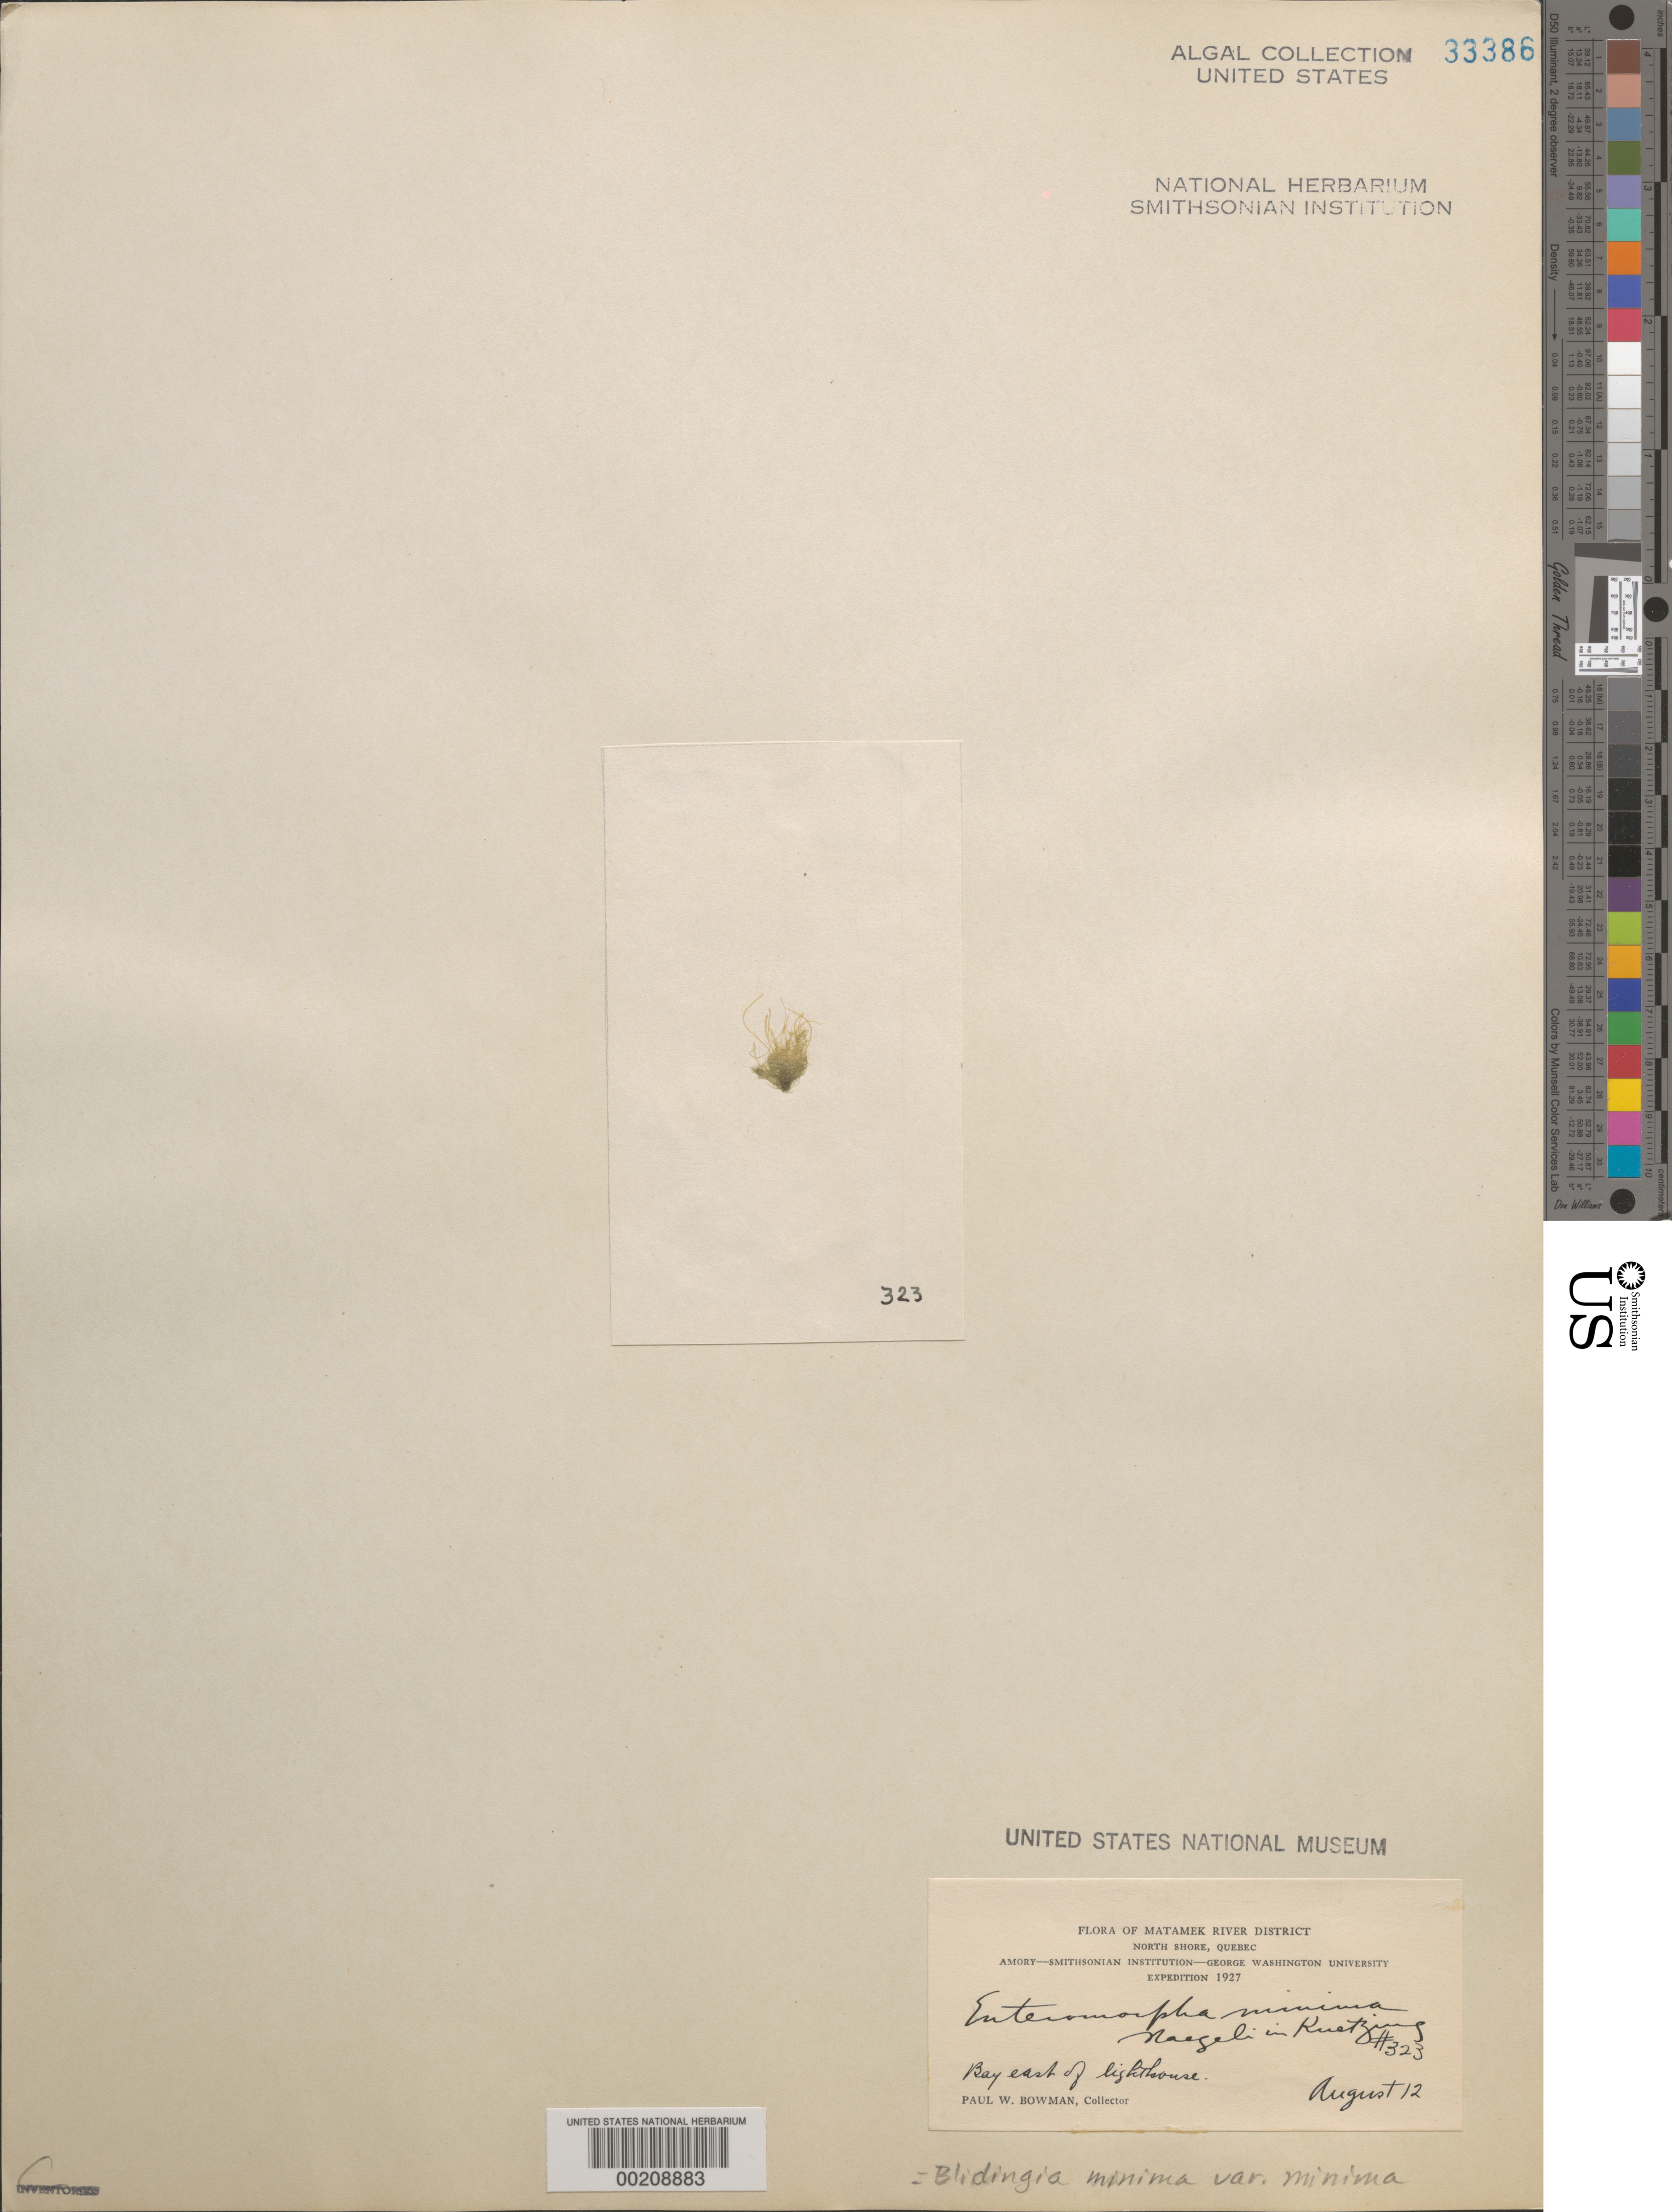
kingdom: Plantae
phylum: Chlorophyta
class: Ulvophyceae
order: Ulvales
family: Kornmanniaceae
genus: Blidingia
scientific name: Blidingia minima var. minima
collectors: P. Bowman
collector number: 323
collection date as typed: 12 Aug 1927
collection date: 1927-08-12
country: Canada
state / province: Quebec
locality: Matamek river district, bay east of lighthouse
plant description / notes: Amory-Smithsonian Institution-George Washington University Expedition, 1927, as Enteromorpha minima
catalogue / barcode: US 33386